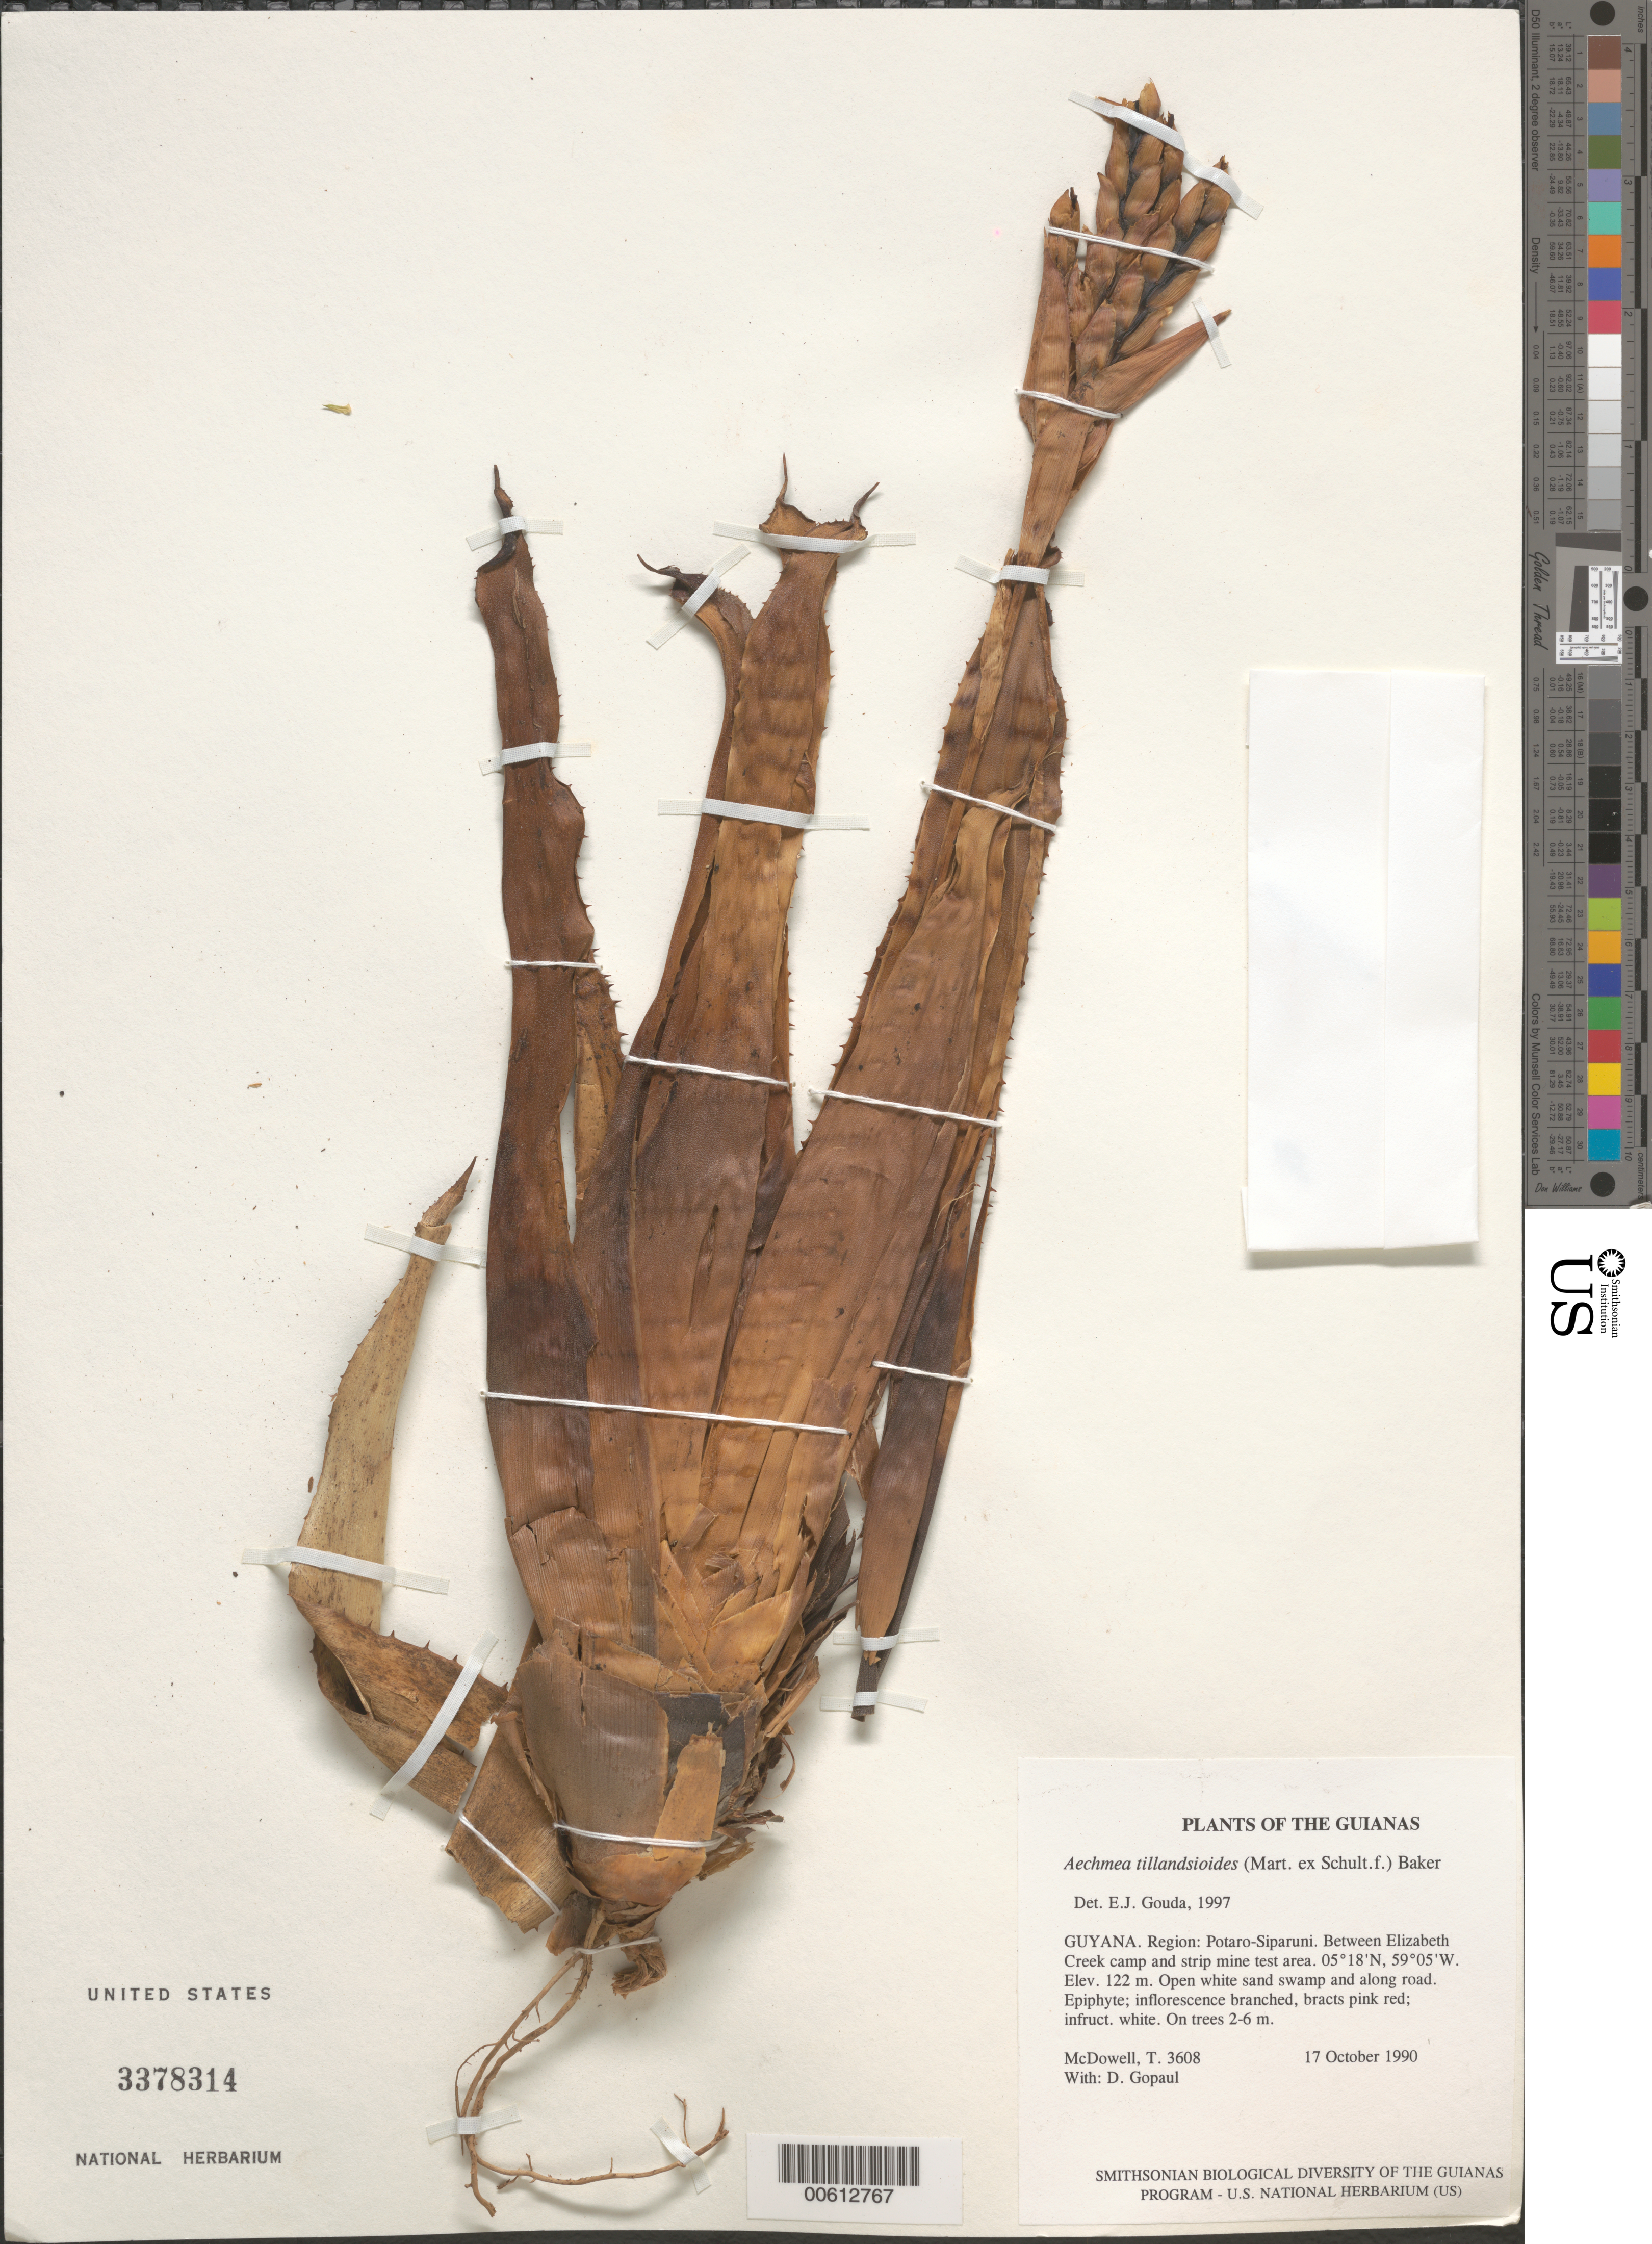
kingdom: Plantae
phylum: Tracheophyta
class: Liliopsida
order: Poales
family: Bromeliaceae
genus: Aechmea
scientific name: Aechmea tillandsioides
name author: (Mart. ex Schult. & Schult. f.) Baker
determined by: Gouda, E. J.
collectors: T. McDowell & D. Gopaul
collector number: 3608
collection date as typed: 17 October 1990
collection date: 1990-10-17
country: Guyana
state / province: Potaro-Siparuni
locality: Between Elizabeth Creek camp and strip mine test area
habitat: Open white sand swamp and along road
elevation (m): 122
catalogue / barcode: US 3378314